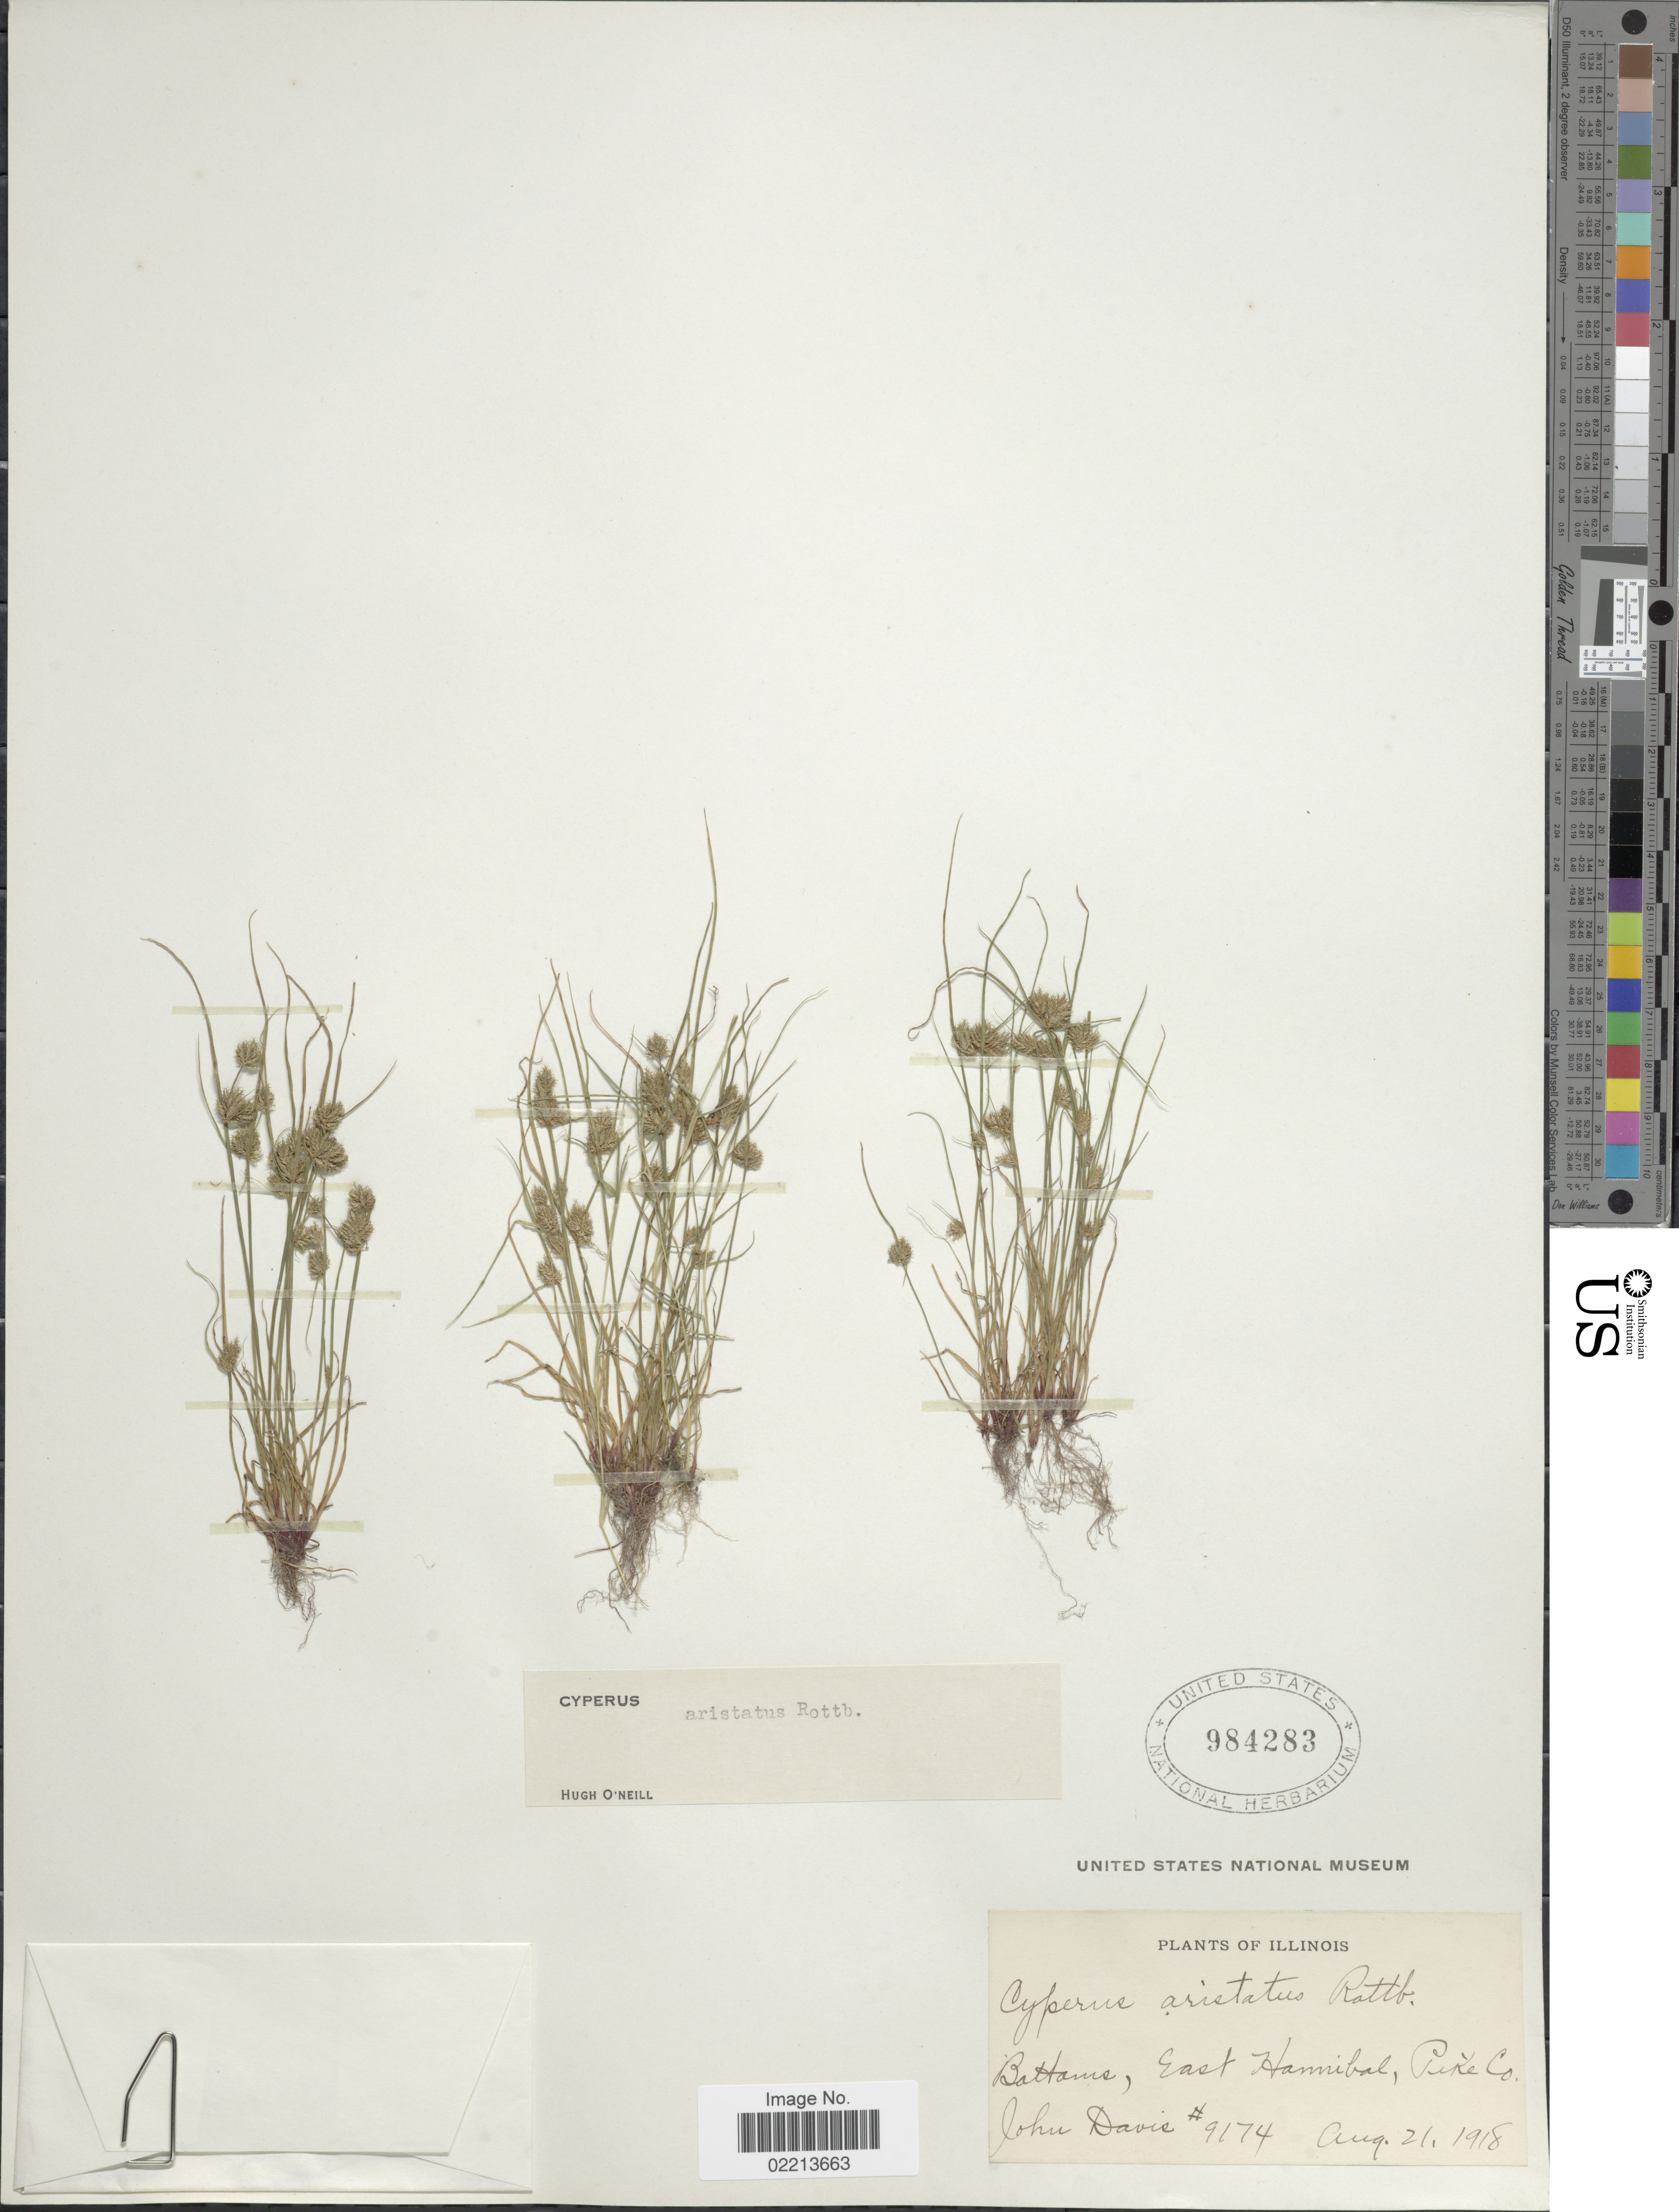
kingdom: Plantae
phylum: Tracheophyta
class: Liliopsida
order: Poales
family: Cyperaceae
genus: Cyperus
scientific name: Cyperus squarrosus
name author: L.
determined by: Strong, Mark T., (BOT), Smithsonian Institution - National Museum of Natural History (UNITED STATES)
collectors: J. Davis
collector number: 9174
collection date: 1918-08-21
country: United States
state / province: Illinois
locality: Battams, East Hannibal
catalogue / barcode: US 984283